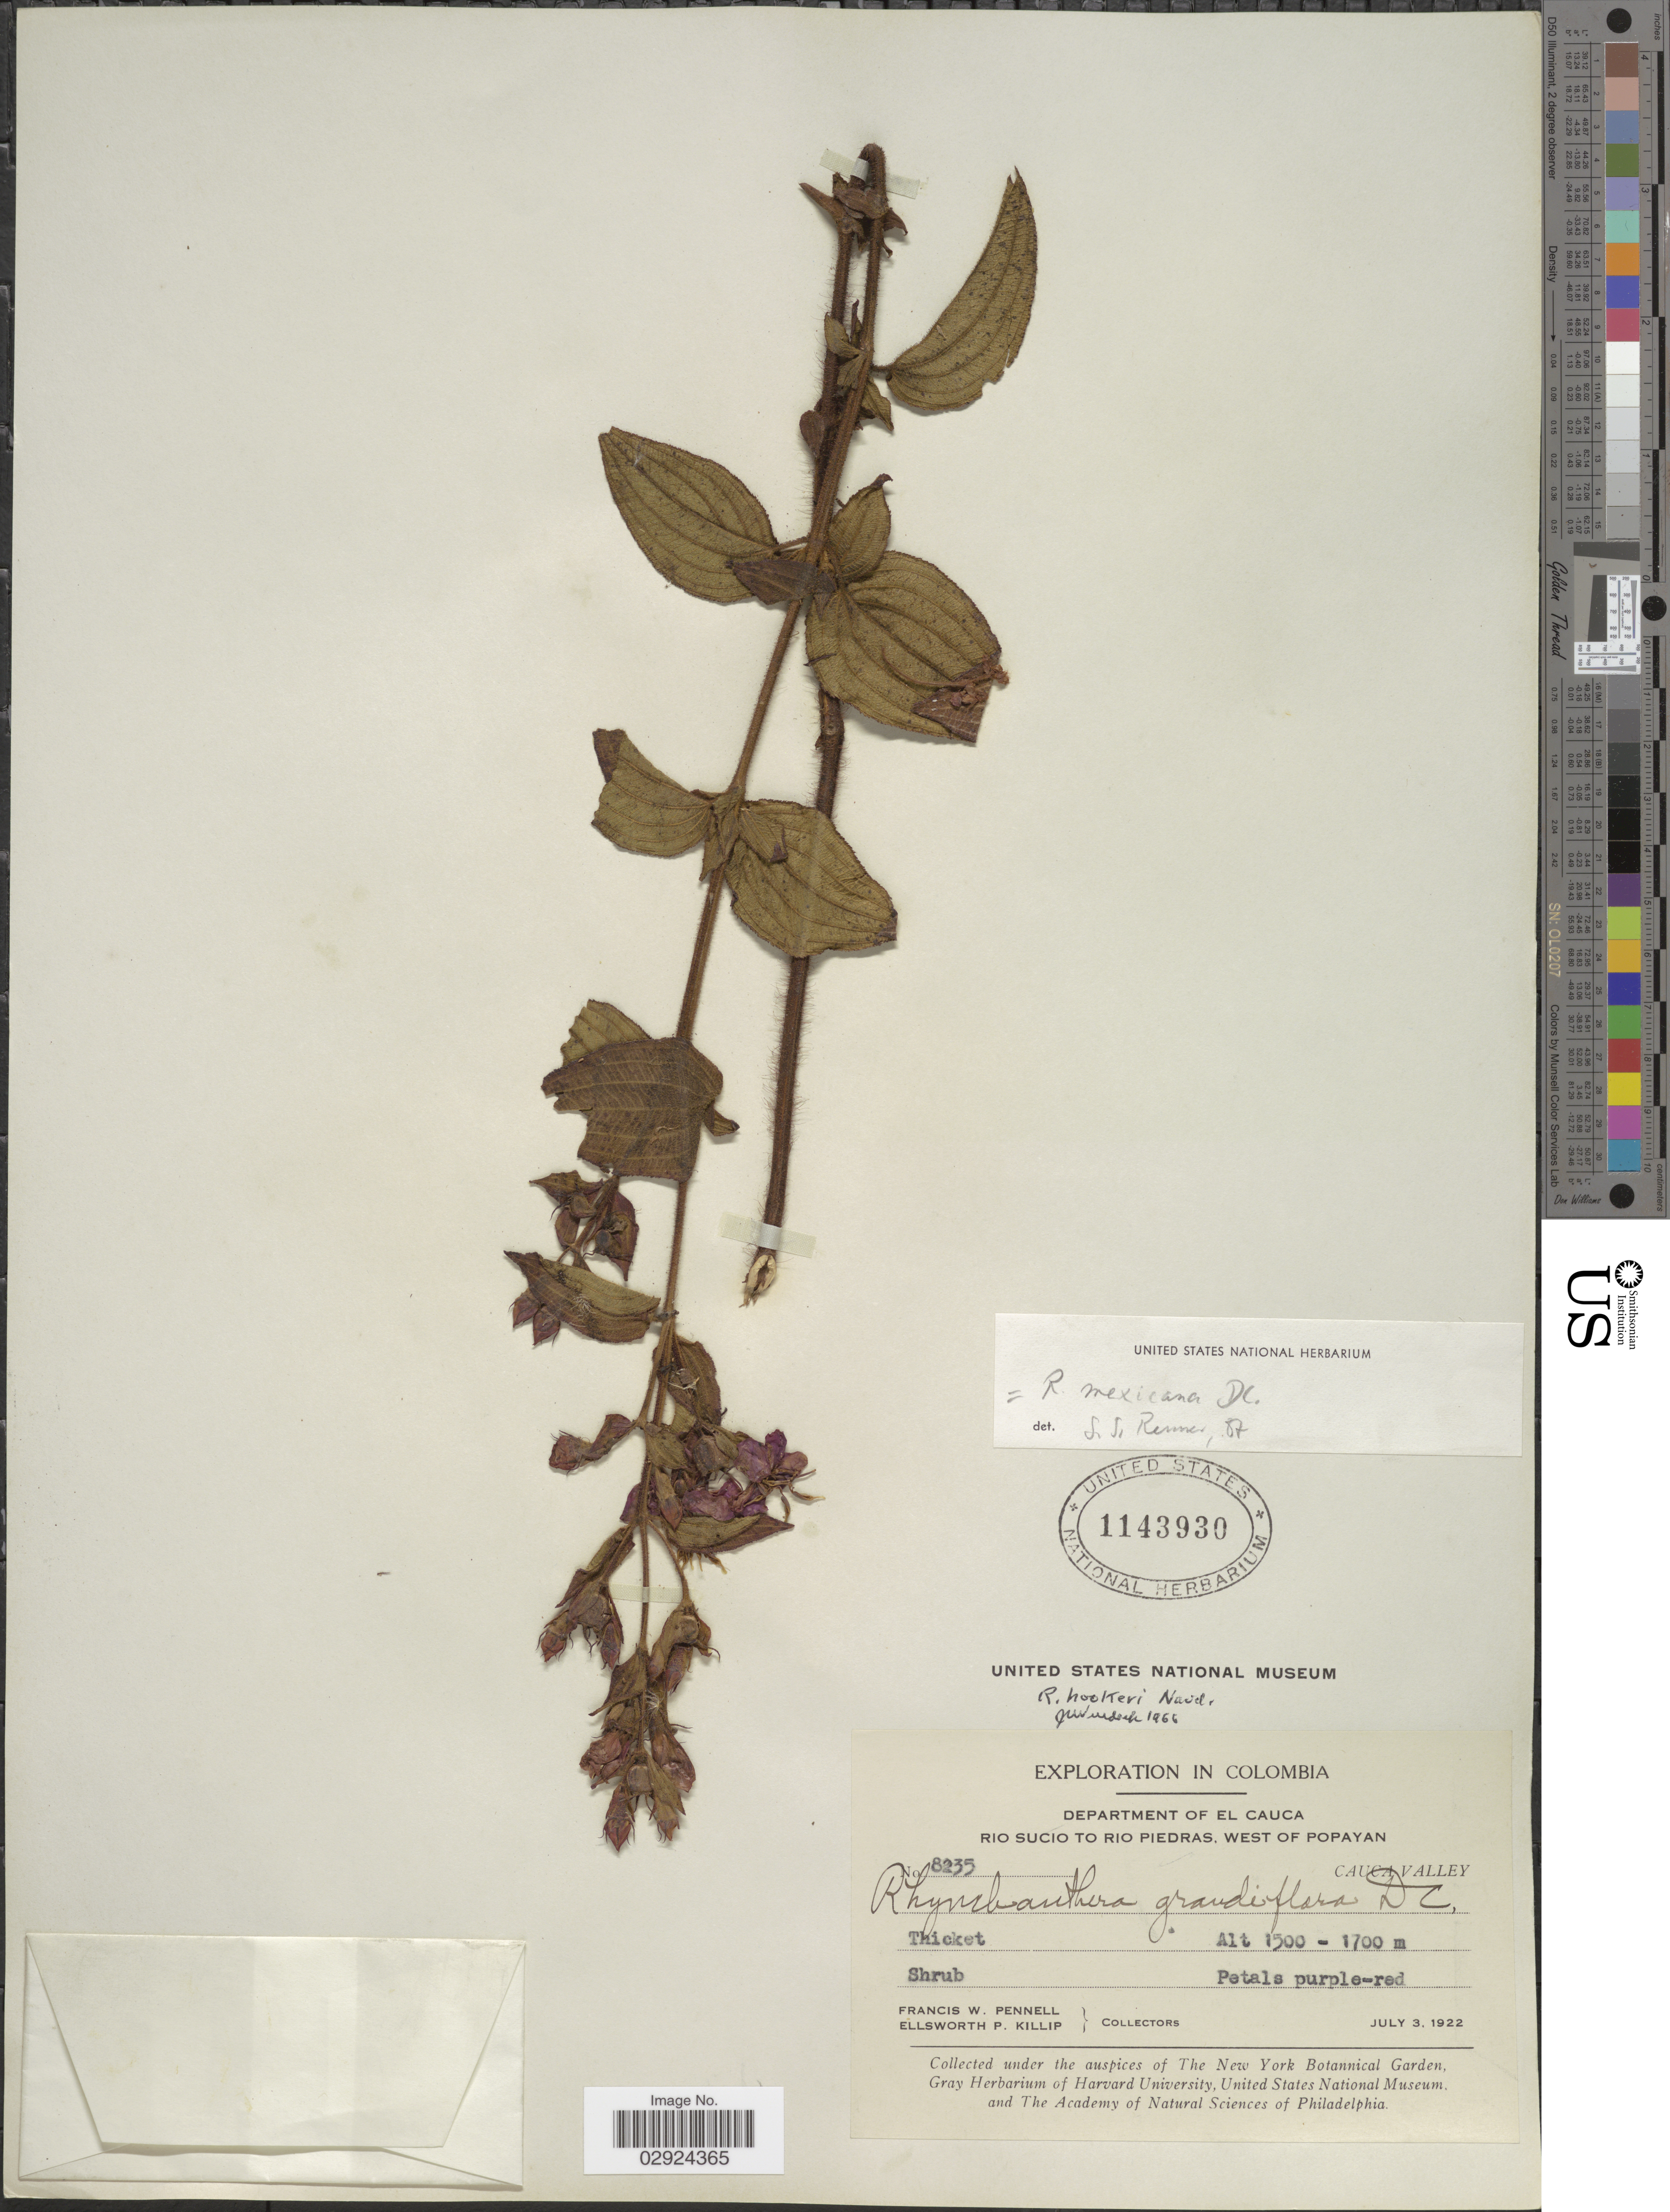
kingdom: Plantae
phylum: Tracheophyta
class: Magnoliopsida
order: Myrtales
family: Melastomataceae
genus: Rhynchanthera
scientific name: Rhynchanthera mexicana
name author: DC.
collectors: F. W. Pennell & E. P. Killip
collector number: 8235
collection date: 1922-07-03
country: Colombia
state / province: Cauca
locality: Department of El Cauca, Rio Sucio to Rio Piedras, West of Popayan, Cauca Valley.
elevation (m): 1500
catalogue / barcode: US 1143930